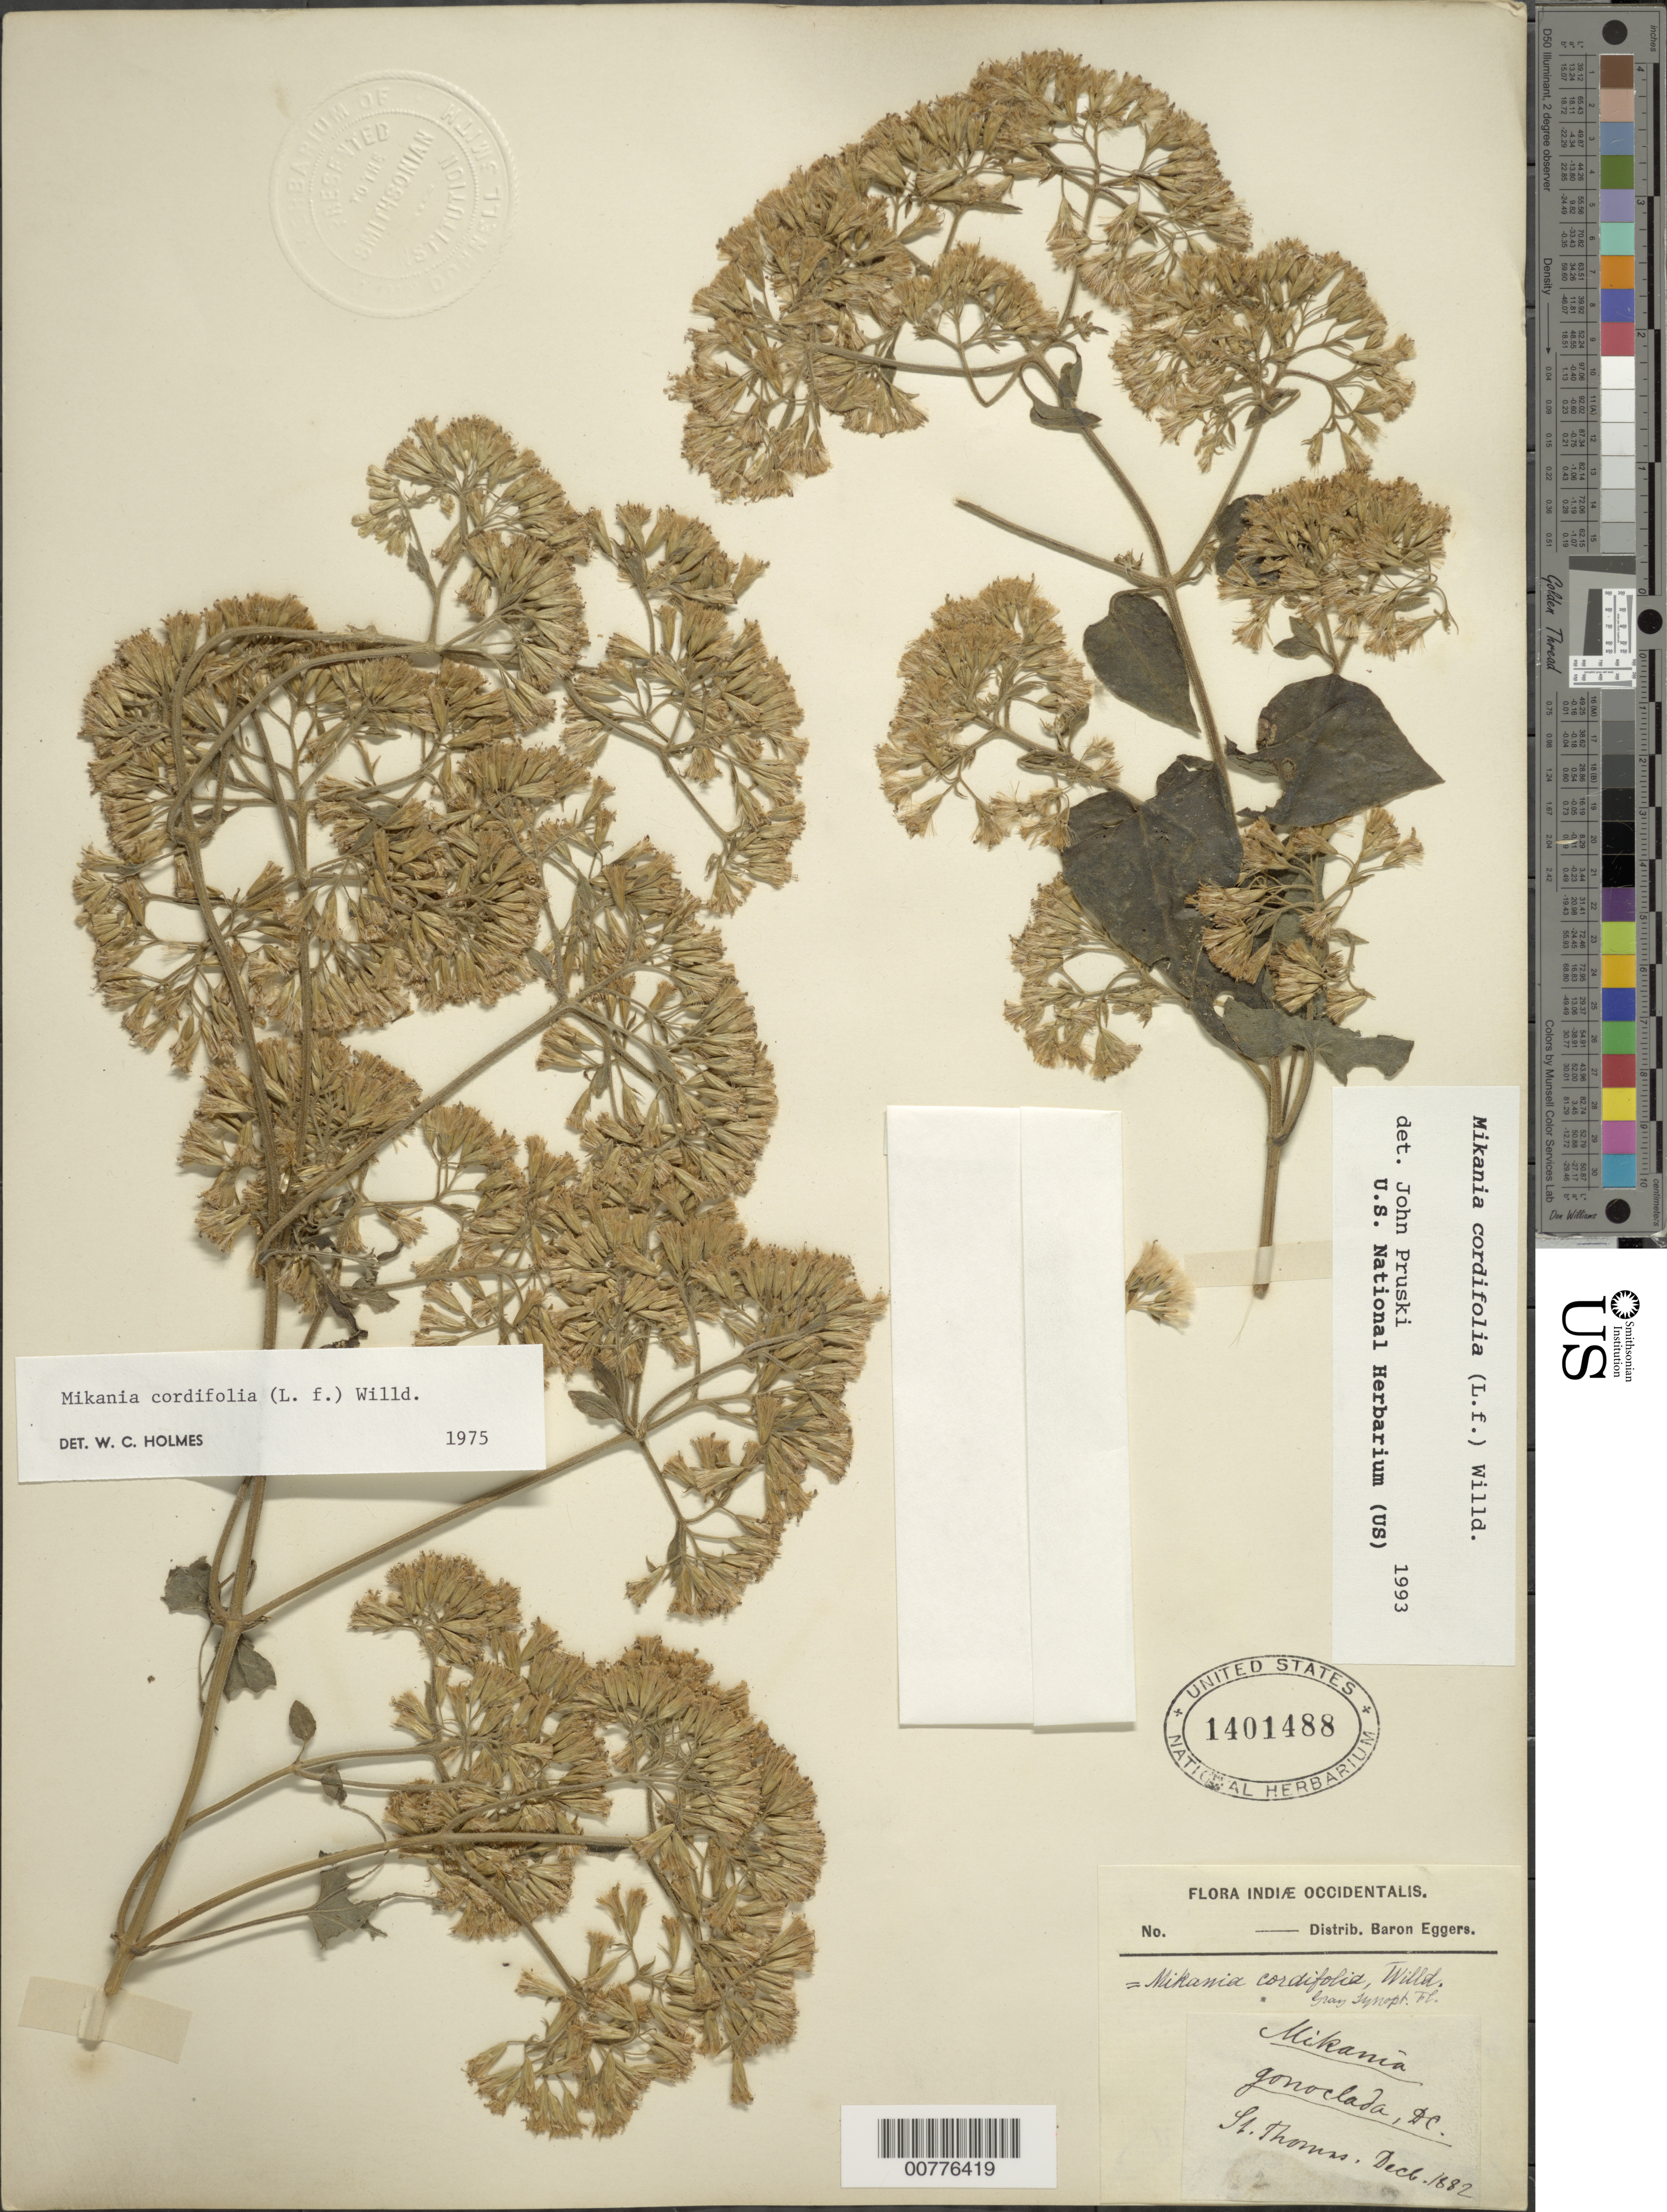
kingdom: Plantae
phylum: Tracheophyta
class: Magnoliopsida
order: Asterales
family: Asteraceae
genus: Mikania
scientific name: Mikania cordifolia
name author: Kunth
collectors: H. F. A. von Eggers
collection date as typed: Dec 1882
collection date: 1882-12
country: U.S. Virgin Islands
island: St. Thomas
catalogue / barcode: US 1401488